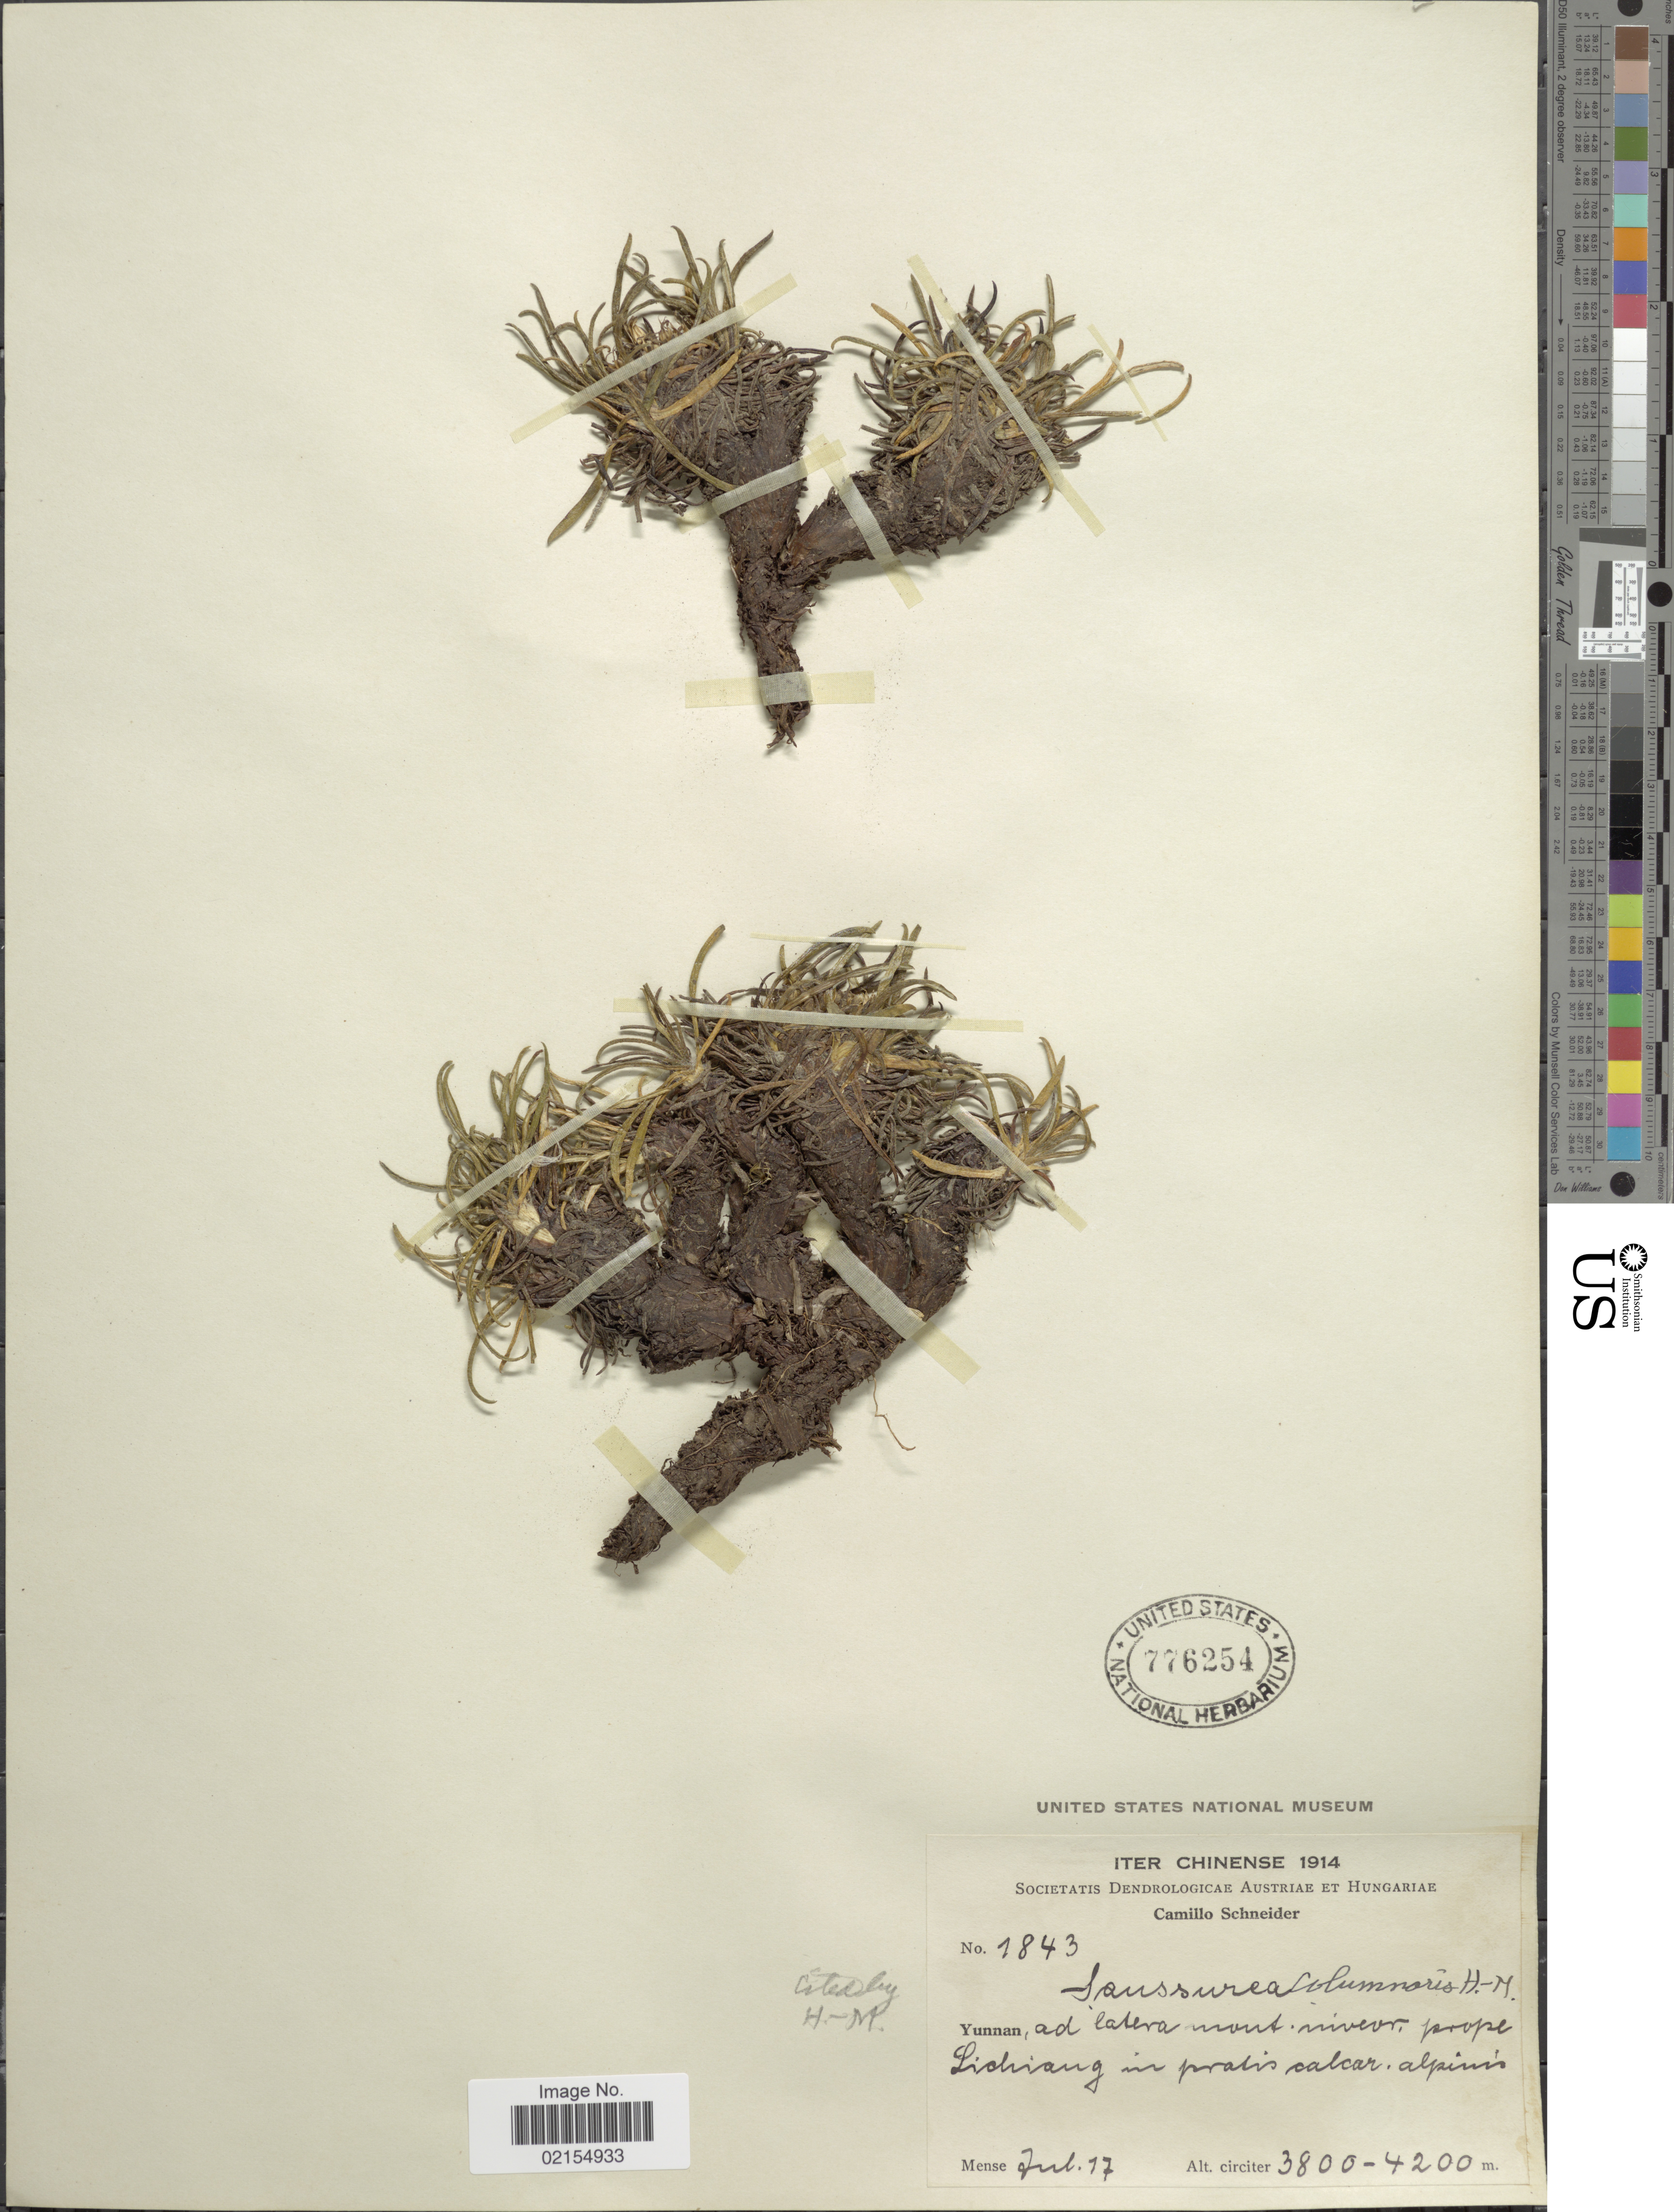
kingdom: Plantae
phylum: Tracheophyta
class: Magnoliopsida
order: Asterales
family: Asteraceae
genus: Saussurea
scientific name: Saussurea columnaris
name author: Hand.-Mazz.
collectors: C. K. Schneider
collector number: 1843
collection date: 1914-07-17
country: China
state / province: Yunnan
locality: Yunnan, ad latera mont. nivevr. prope Lichiang in pratis calcar. alpinis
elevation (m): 3800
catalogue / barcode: US 776254